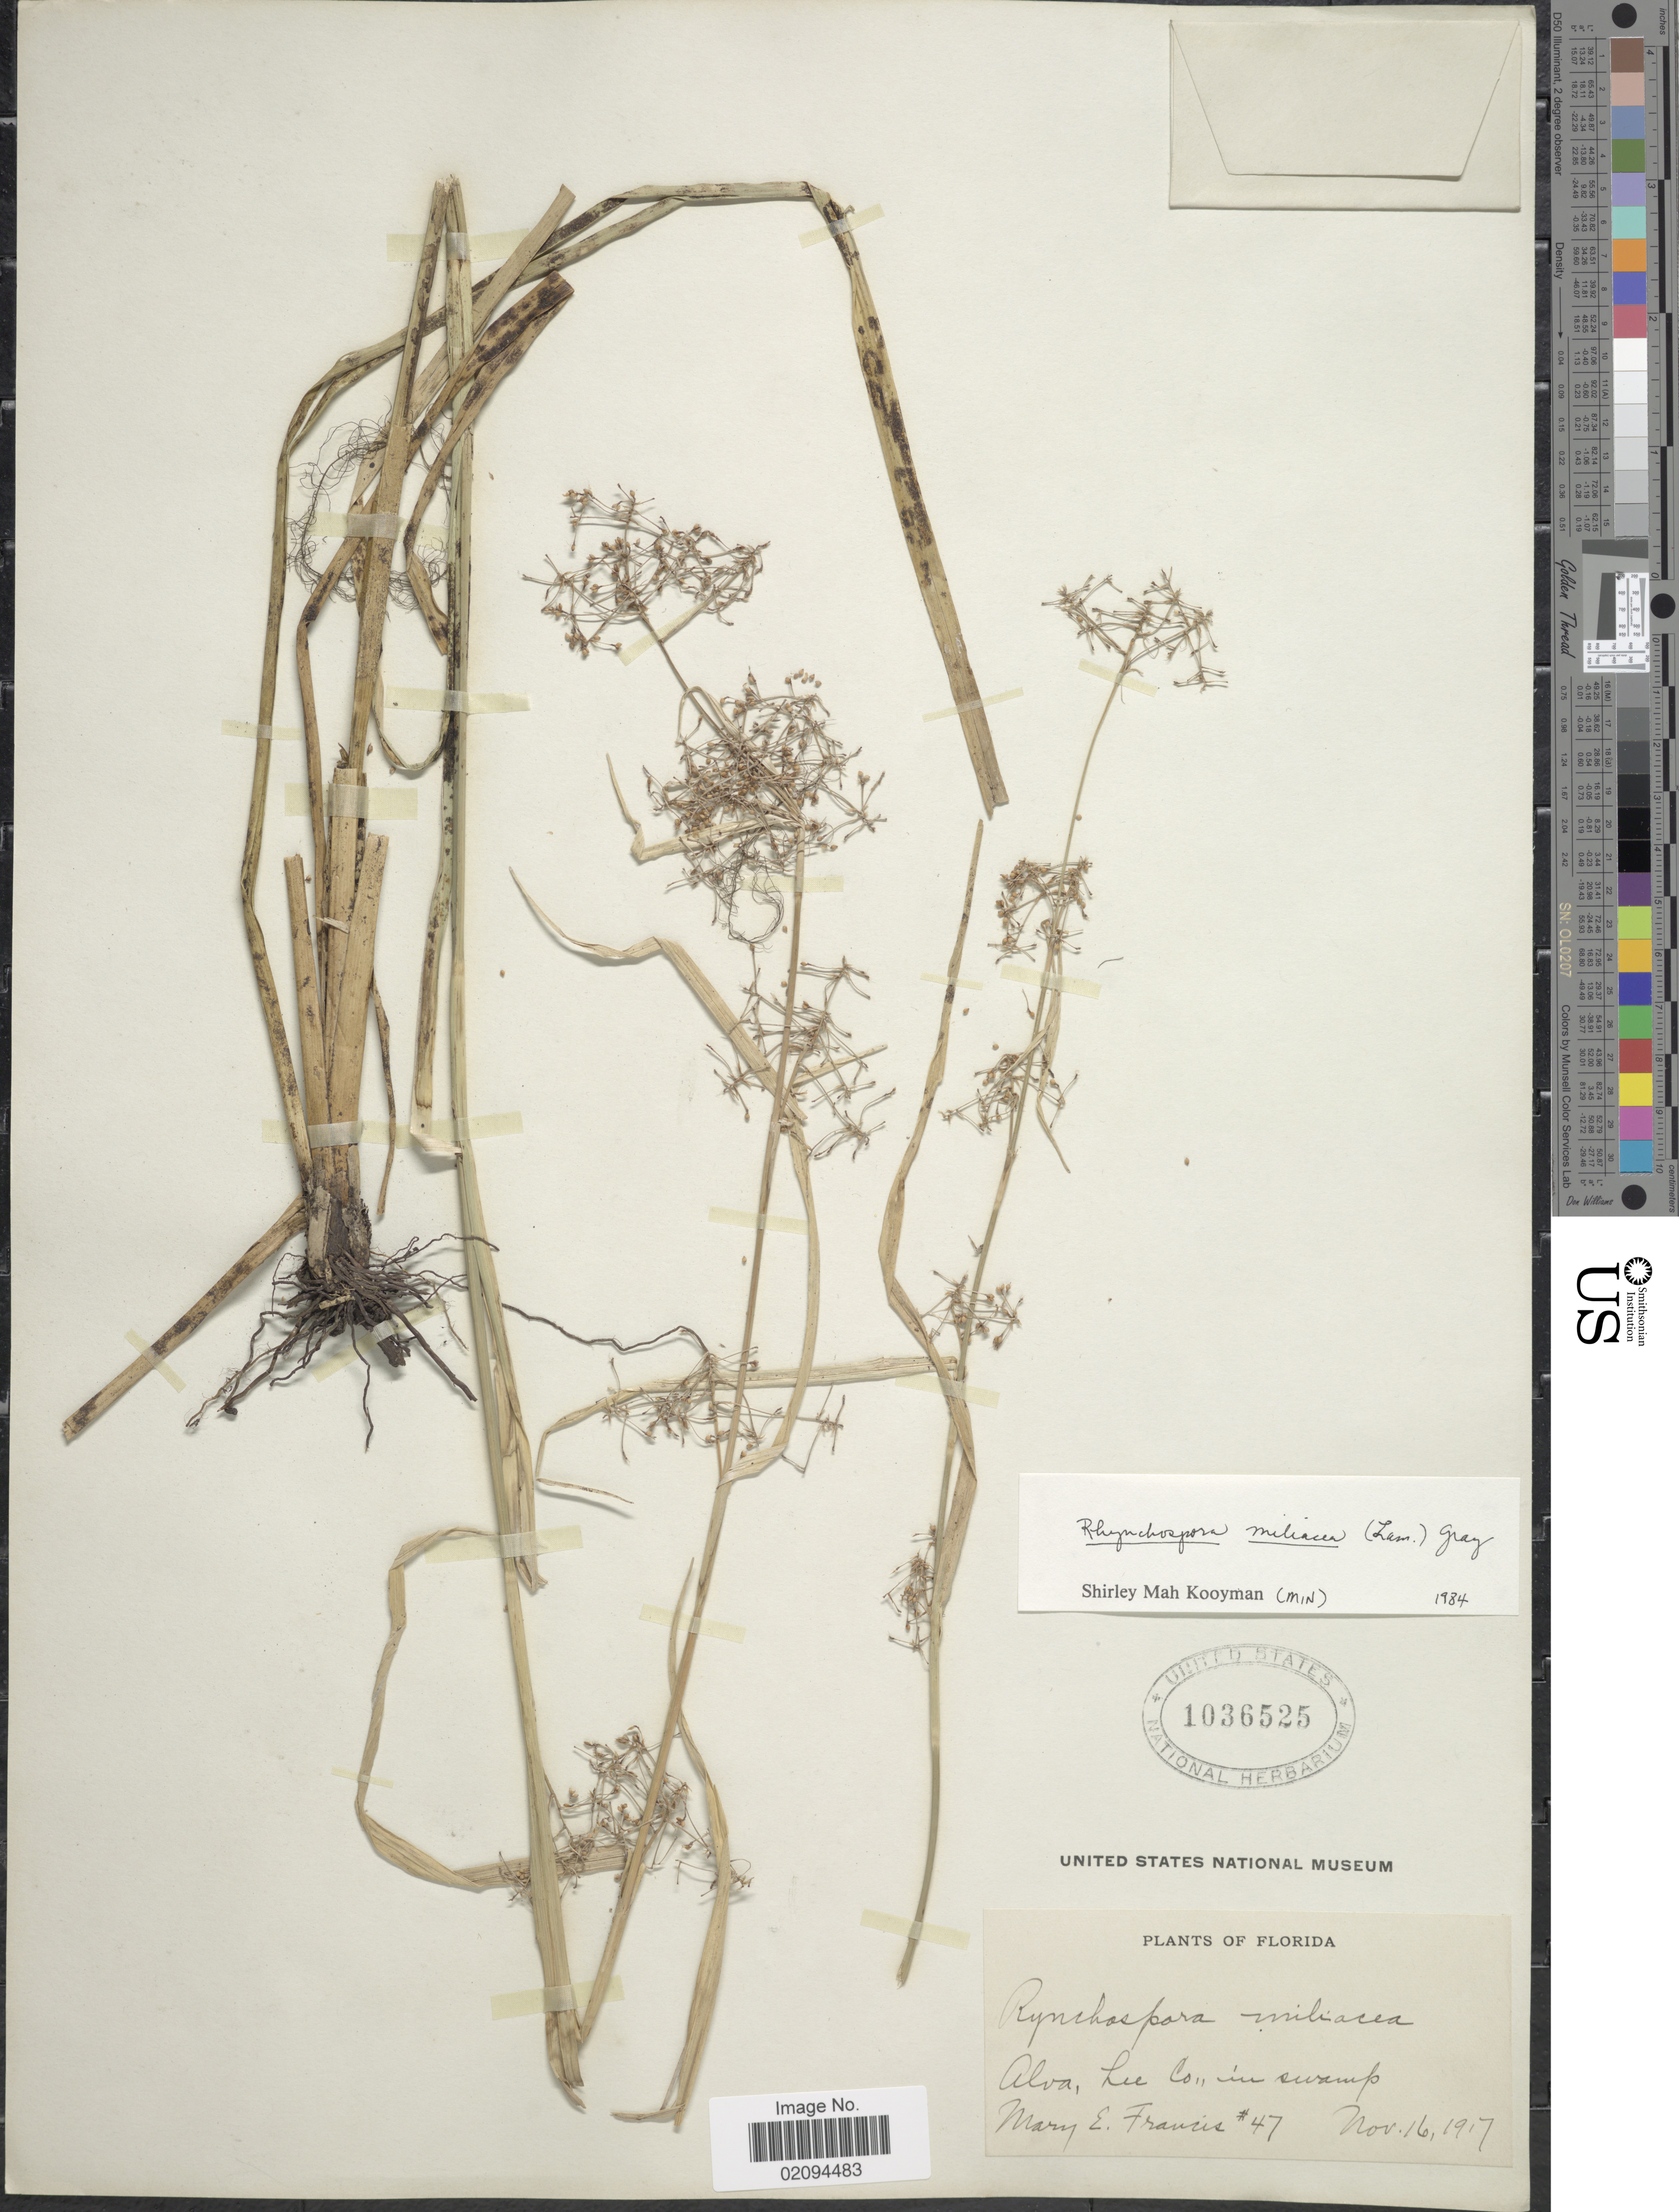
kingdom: Plantae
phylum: Tracheophyta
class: Liliopsida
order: Poales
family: Cyperaceae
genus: Rhynchospora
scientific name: Rhynchospora miliacea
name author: (Lam.) A. Gray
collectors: M. E. Francis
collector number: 47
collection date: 1917-11-16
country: United States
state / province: Florida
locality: Alva, Lee Co.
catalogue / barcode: US 1036525